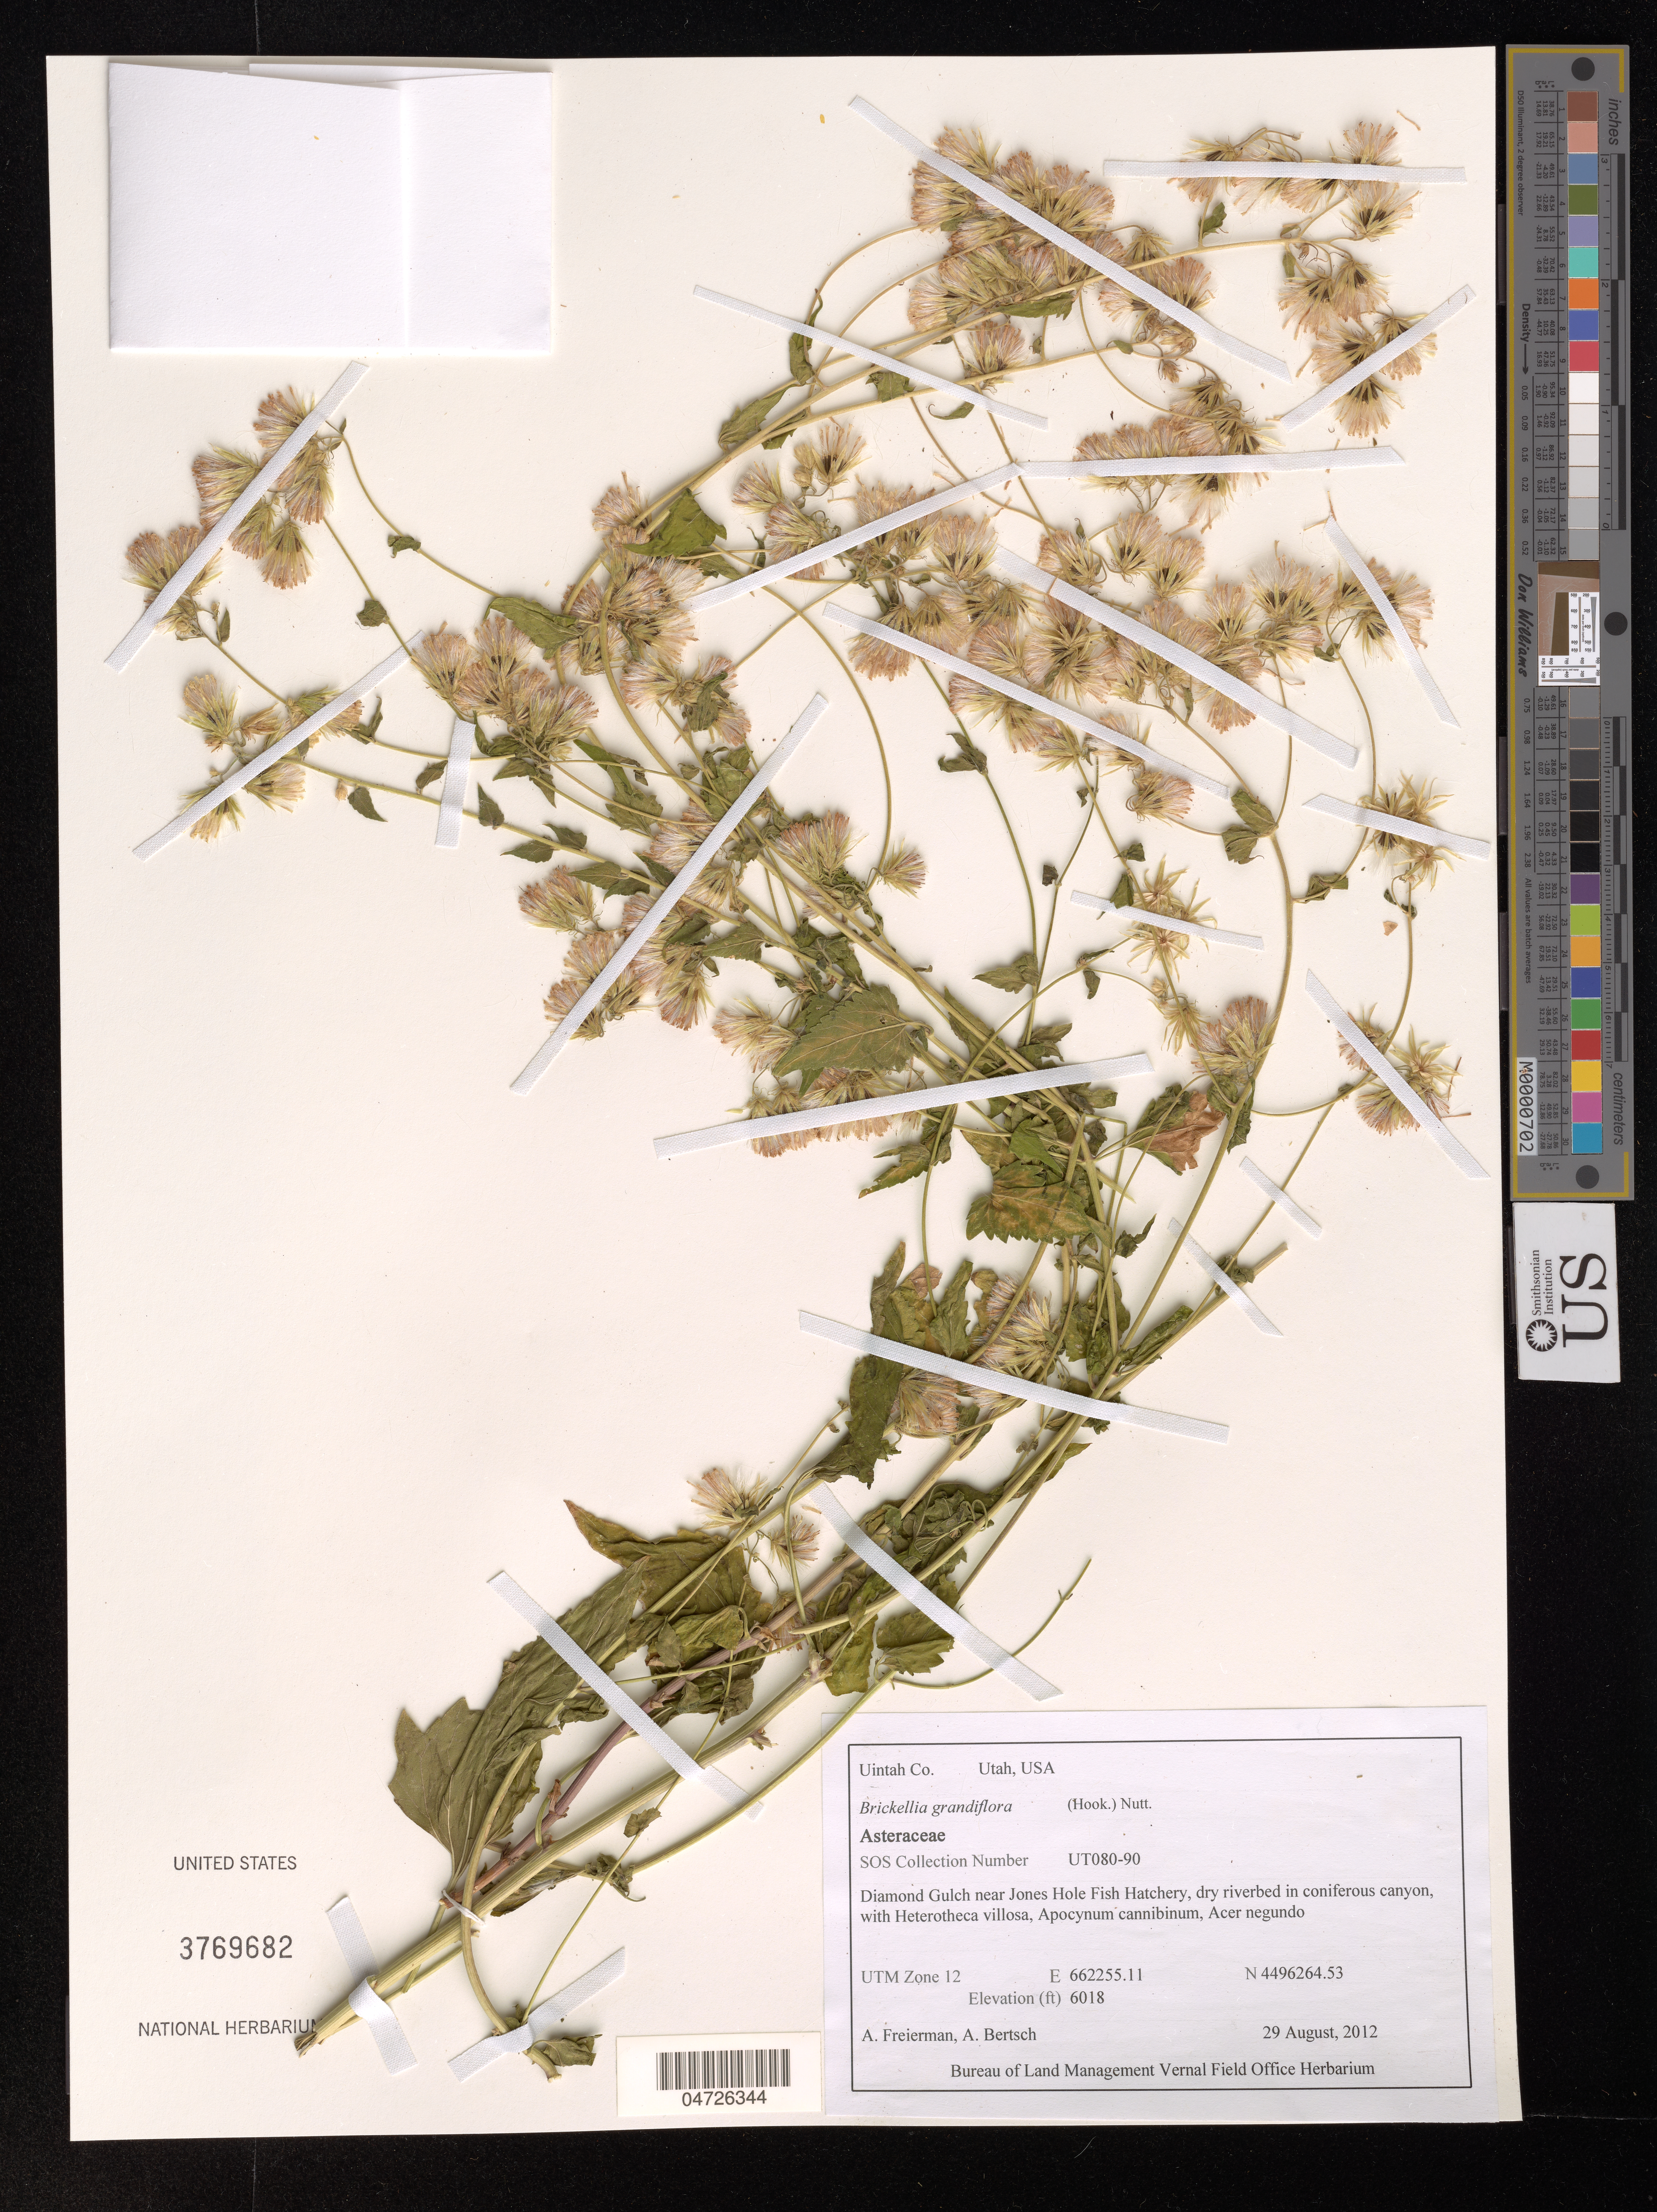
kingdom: Plantae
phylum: Tracheophyta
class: Magnoliopsida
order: Asterales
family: Asteraceae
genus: Brickellia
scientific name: Brickellia grandiflora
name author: (Hook.) Nutt.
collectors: A. Freierman & A. Bertsch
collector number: UT080-90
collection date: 2012-08-29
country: United States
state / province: Utah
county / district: Uintah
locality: Uintah Co. Diamond Gulch near Jones Hole Fish Hatchery, dry riverbed in coniferous canyon. UTM Zone 12.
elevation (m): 1834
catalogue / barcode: US 3769682